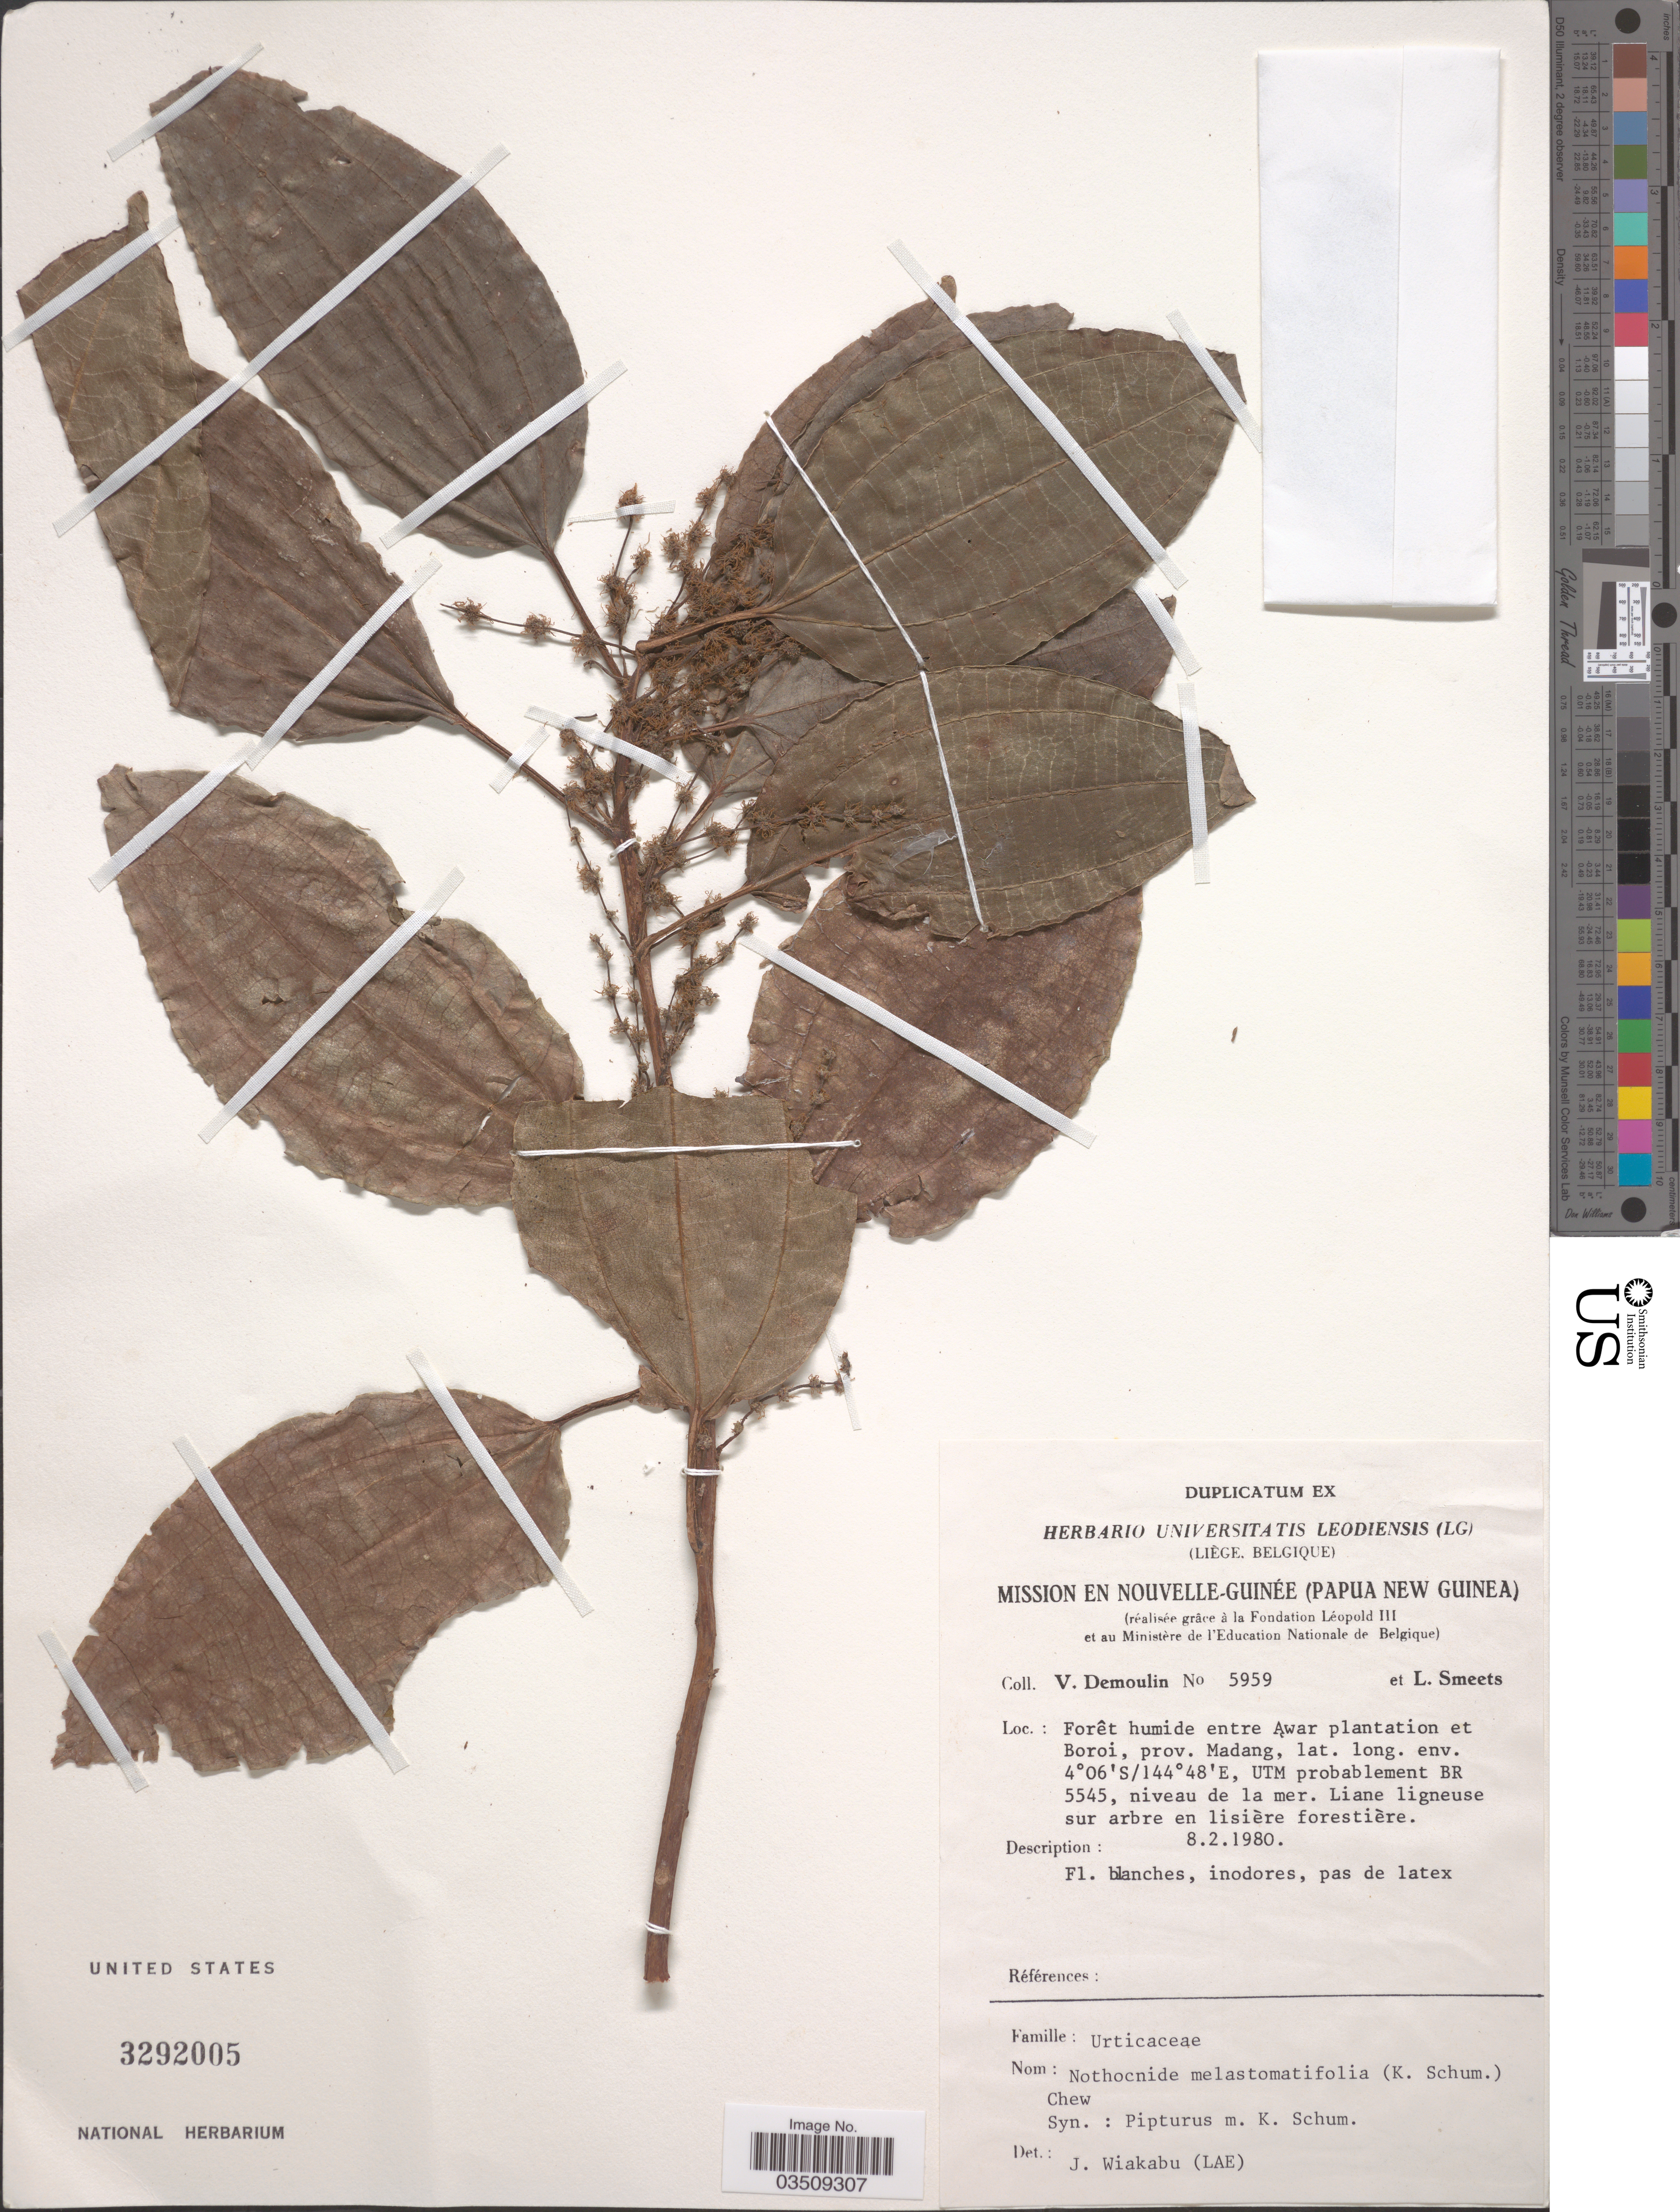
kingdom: Plantae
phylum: Tracheophyta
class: Magnoliopsida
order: Rosales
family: Urticaceae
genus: Pipturus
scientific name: Pipturus sp.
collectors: V. Demoulin & L. Smeets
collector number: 5959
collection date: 1980-02-08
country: Papua New Guinea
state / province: Madang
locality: Forêt humide entre Awar plantation et Boroi.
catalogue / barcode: US 3292005